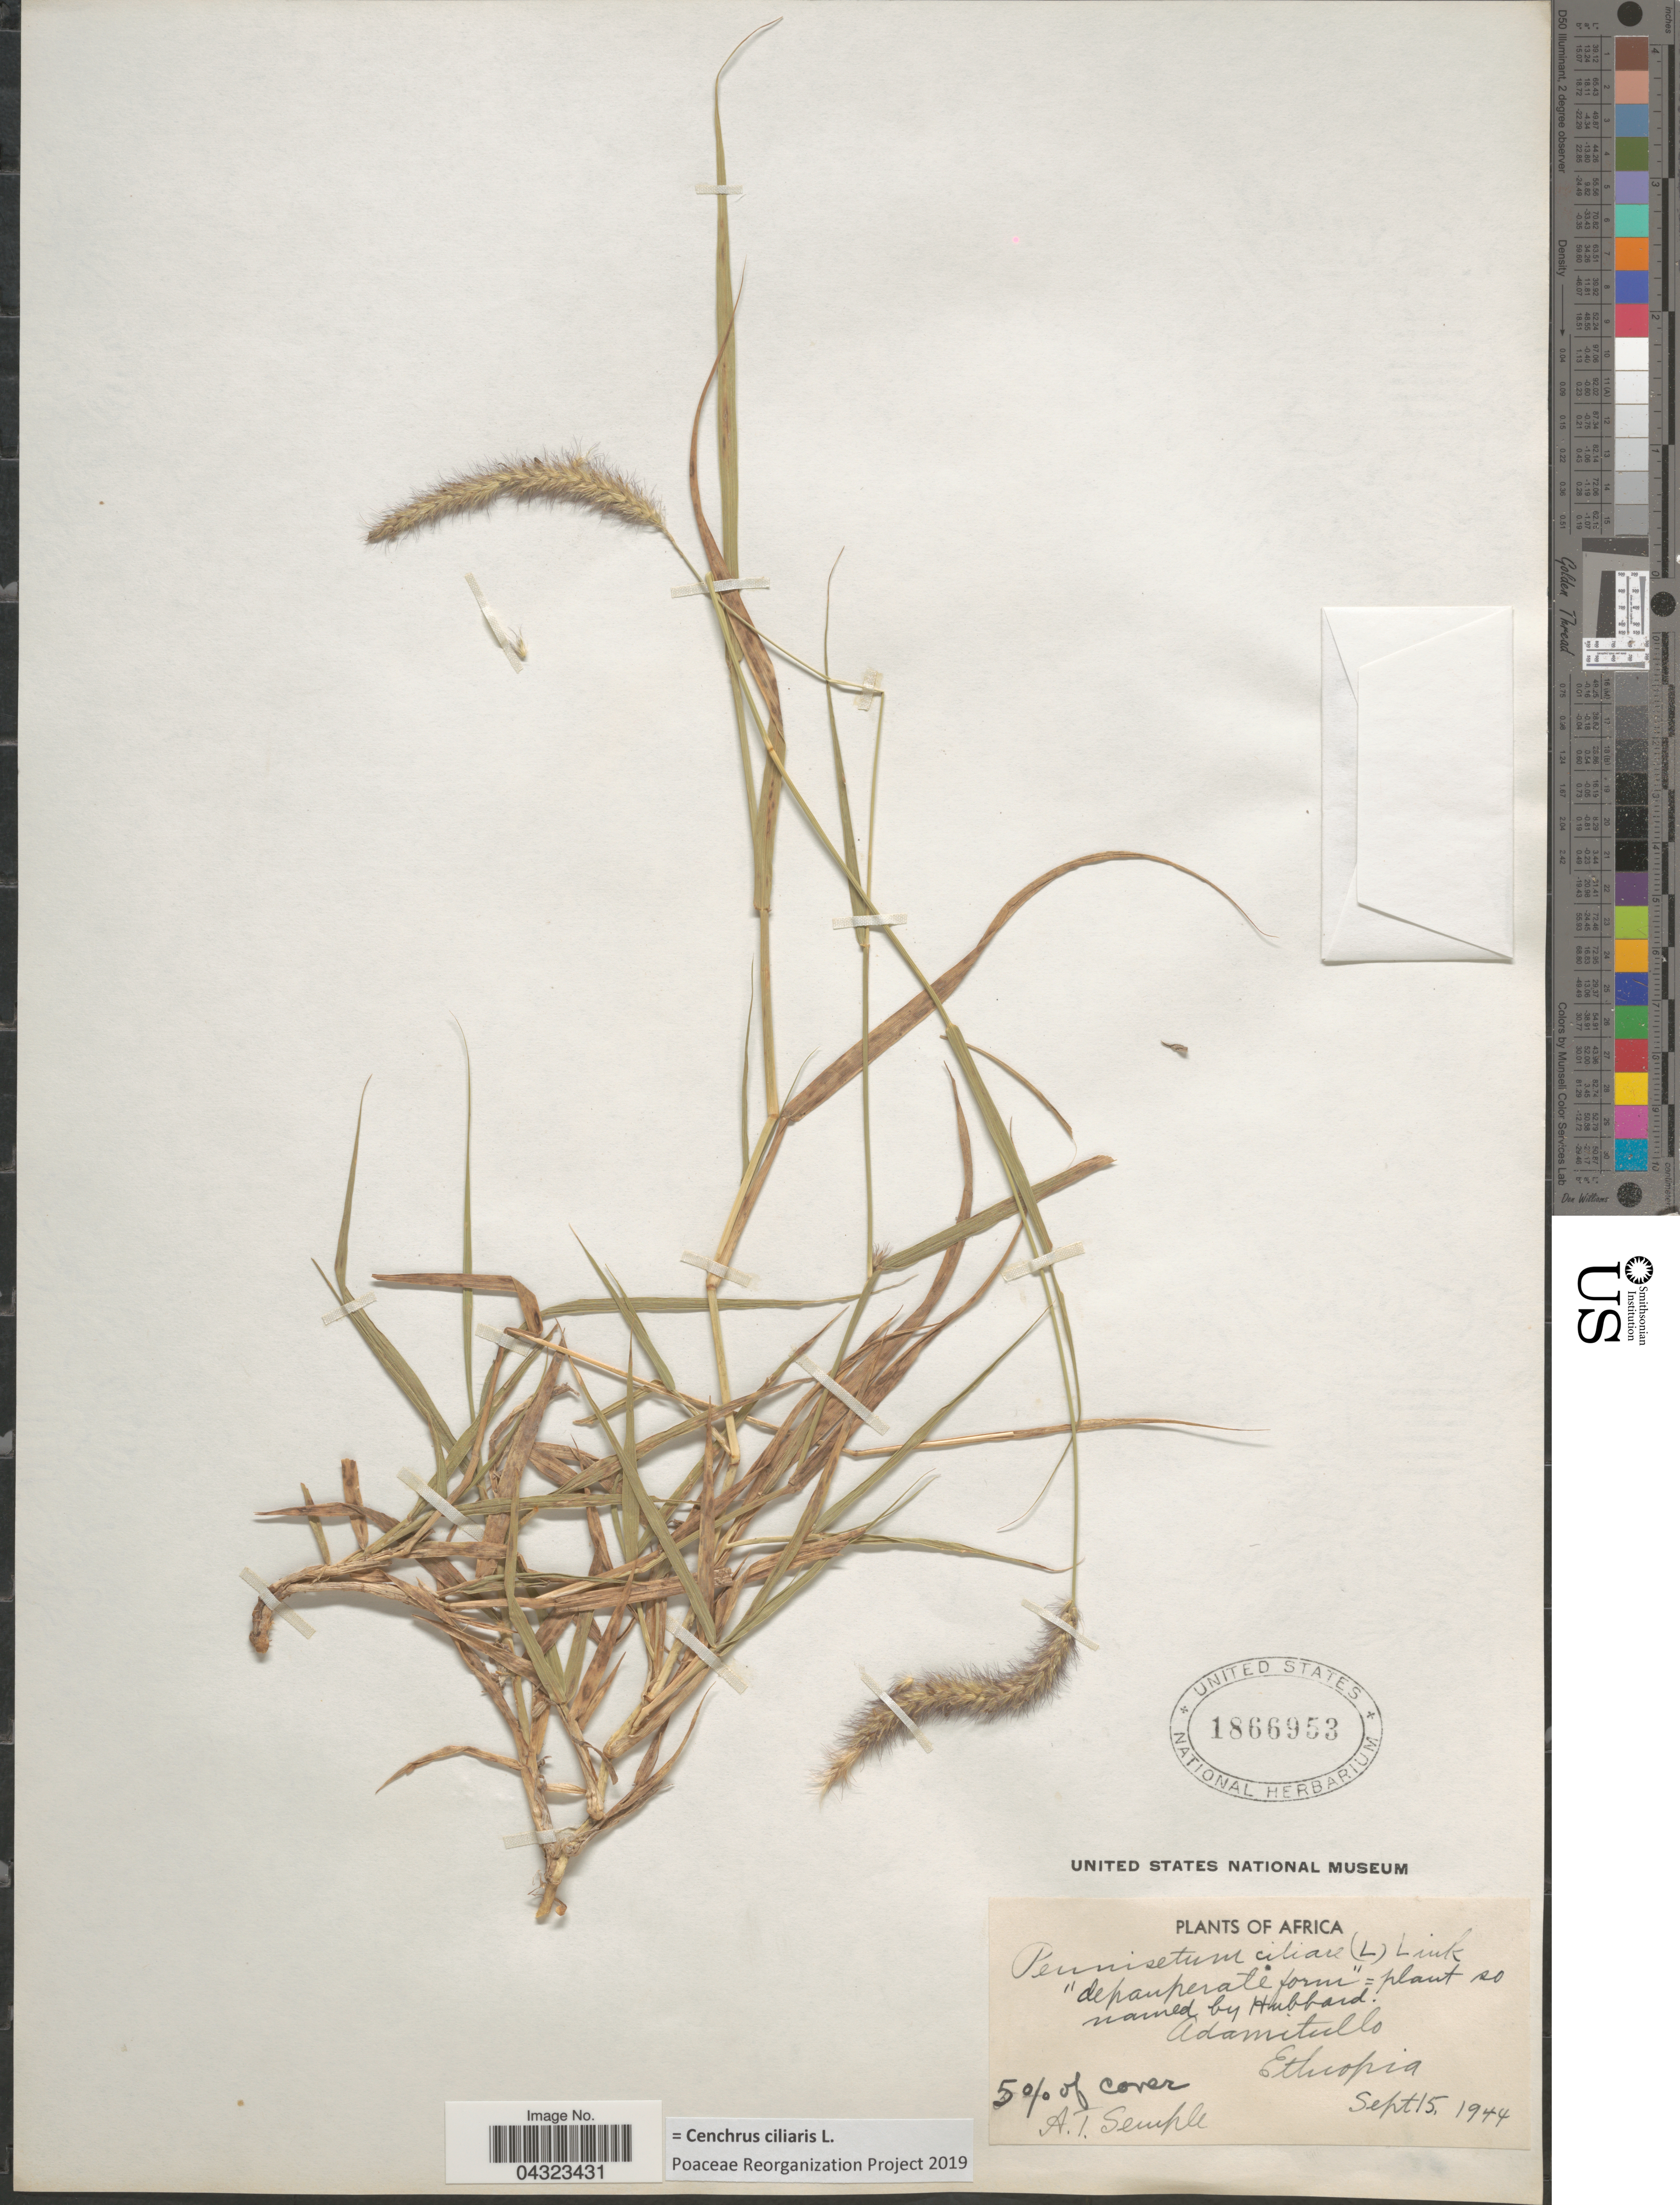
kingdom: Plantae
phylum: Tracheophyta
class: Liliopsida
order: Poales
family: Poaceae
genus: Cenchrus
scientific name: Cenchrus ciliaris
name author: L.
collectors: A. Semple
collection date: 1944-09-15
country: Ethiopia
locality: Adamitullo.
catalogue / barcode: US 1866953